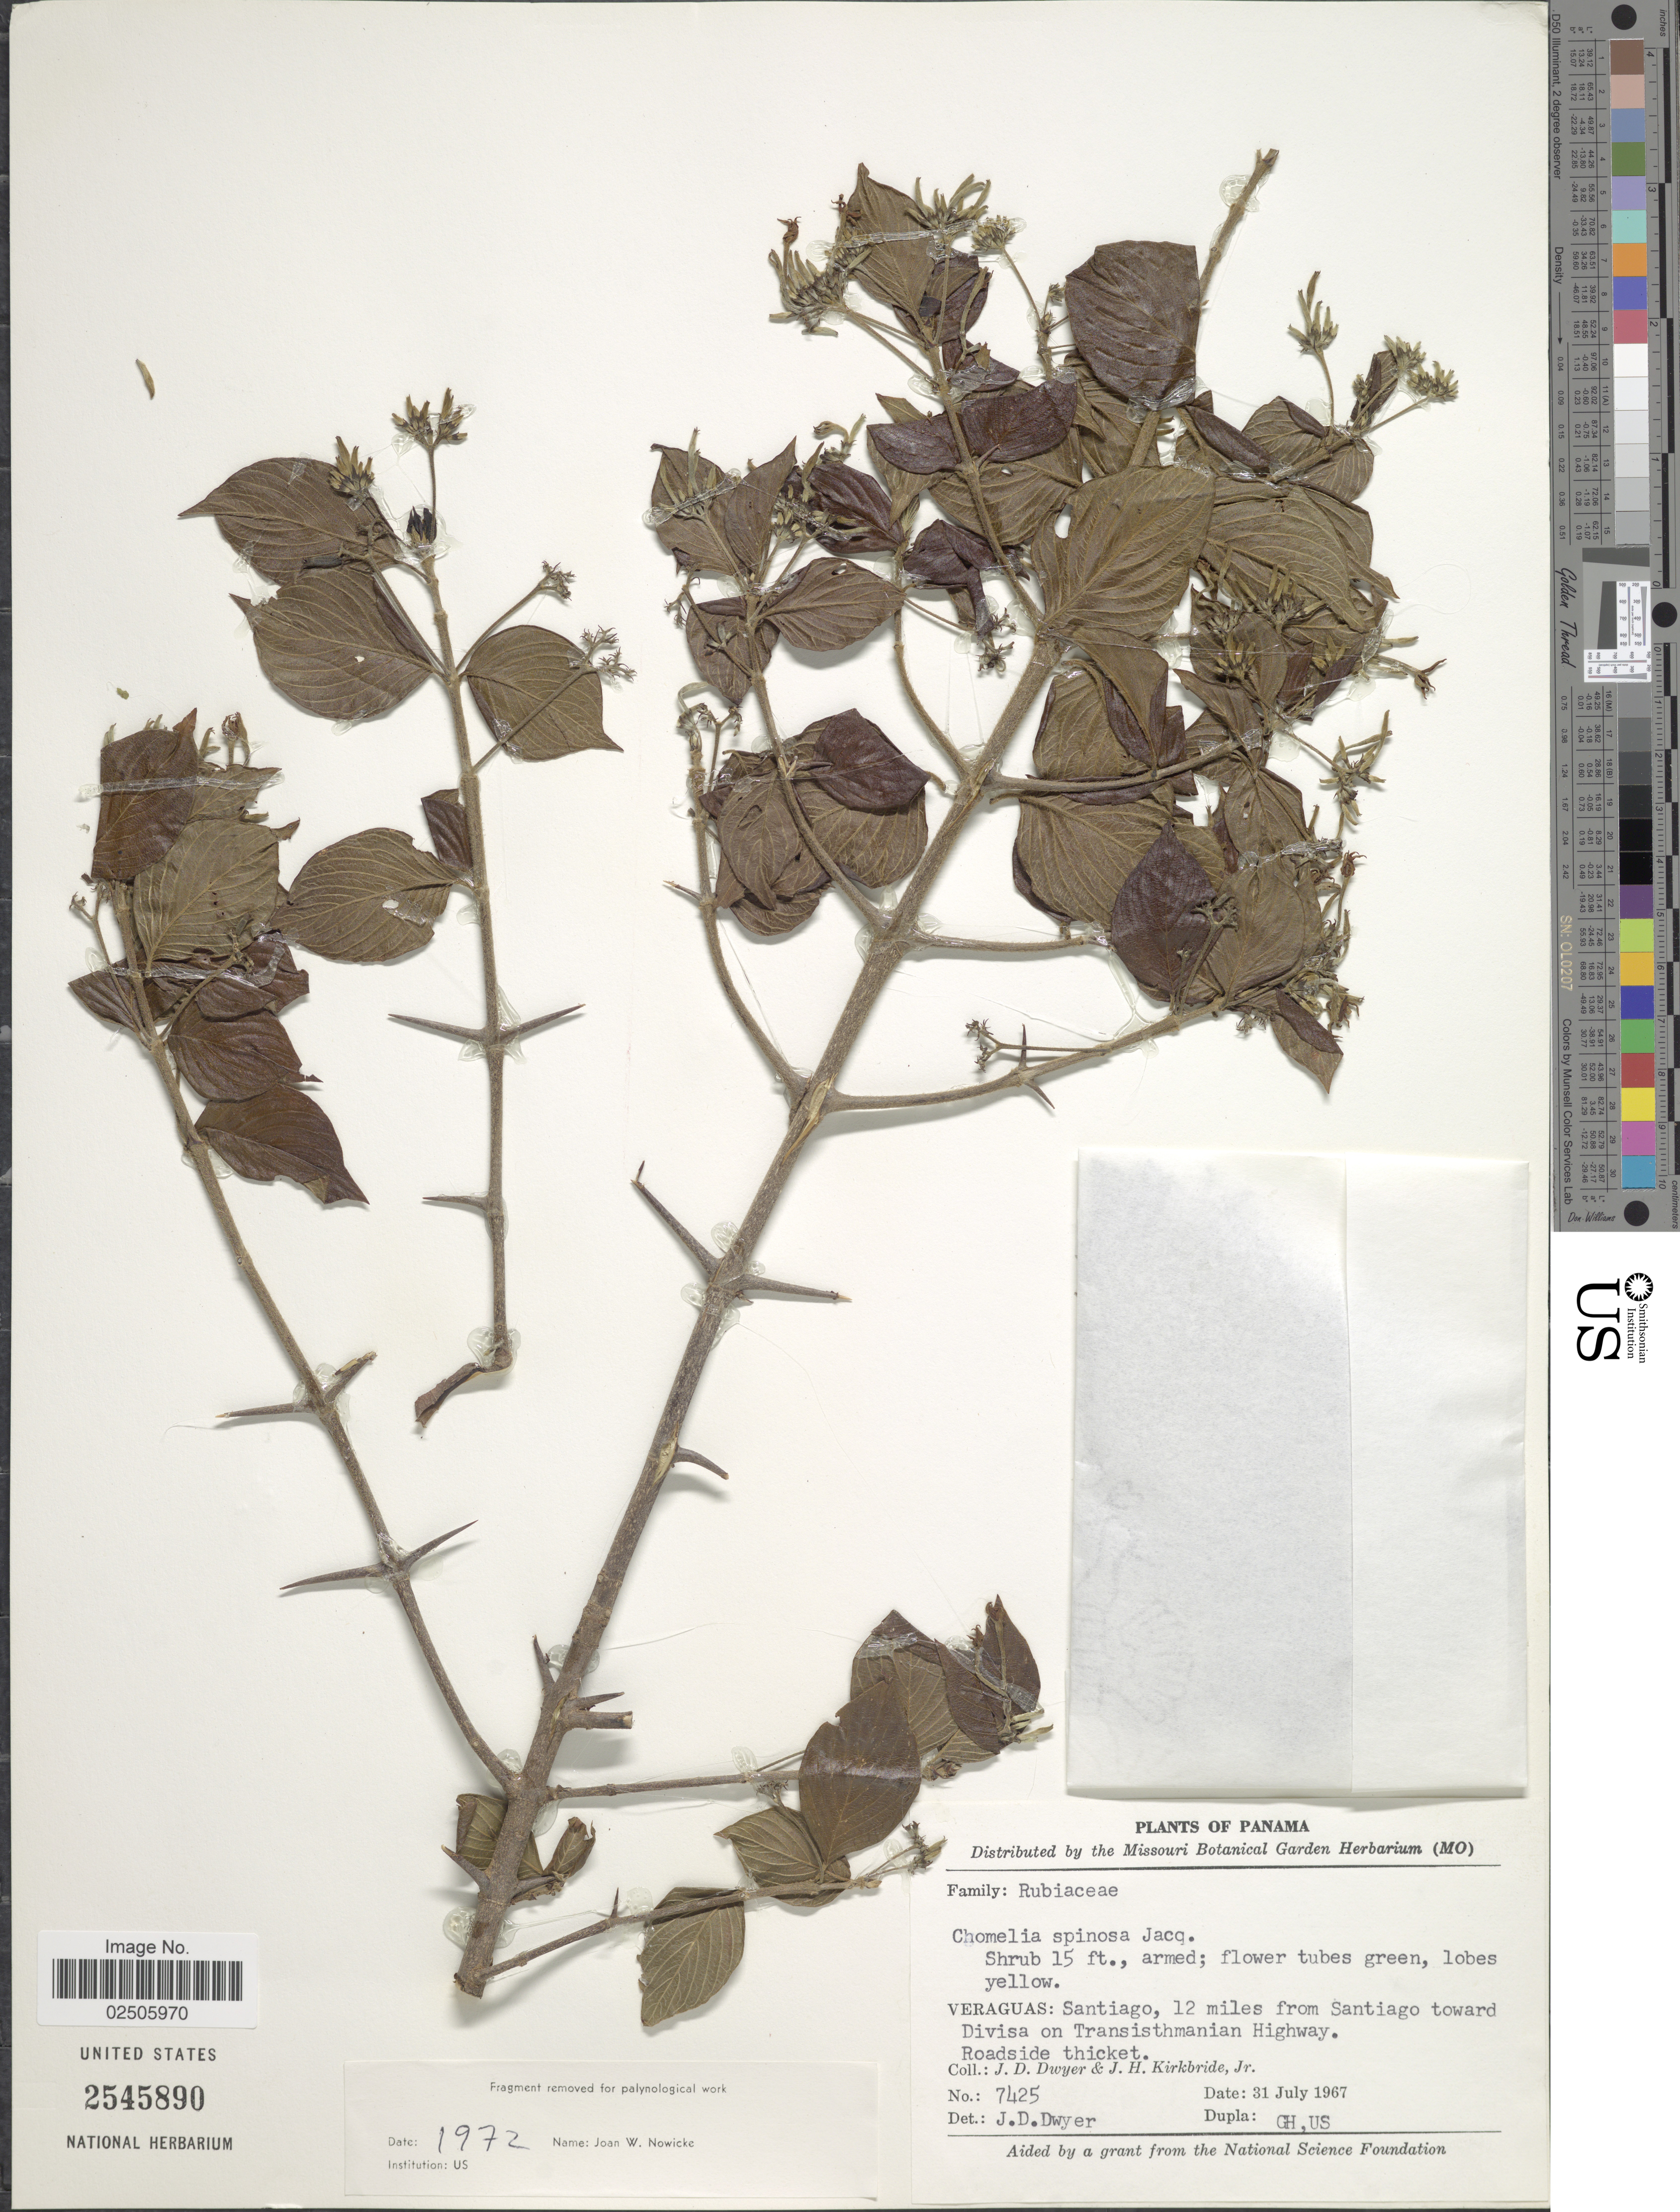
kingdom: Plantae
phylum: Tracheophyta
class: Magnoliopsida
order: Gentianales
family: Rubiaceae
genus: Chomelia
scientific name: Chomelia spinosa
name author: Jacq.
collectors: J. D. Dwyer & J. H. Kirkbride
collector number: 7425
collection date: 1967-07-31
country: Panama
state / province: Veraguas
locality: Santiago, 12 miles from Santiago toward Divisa on Transisthmanian Highway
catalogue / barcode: US 2545890